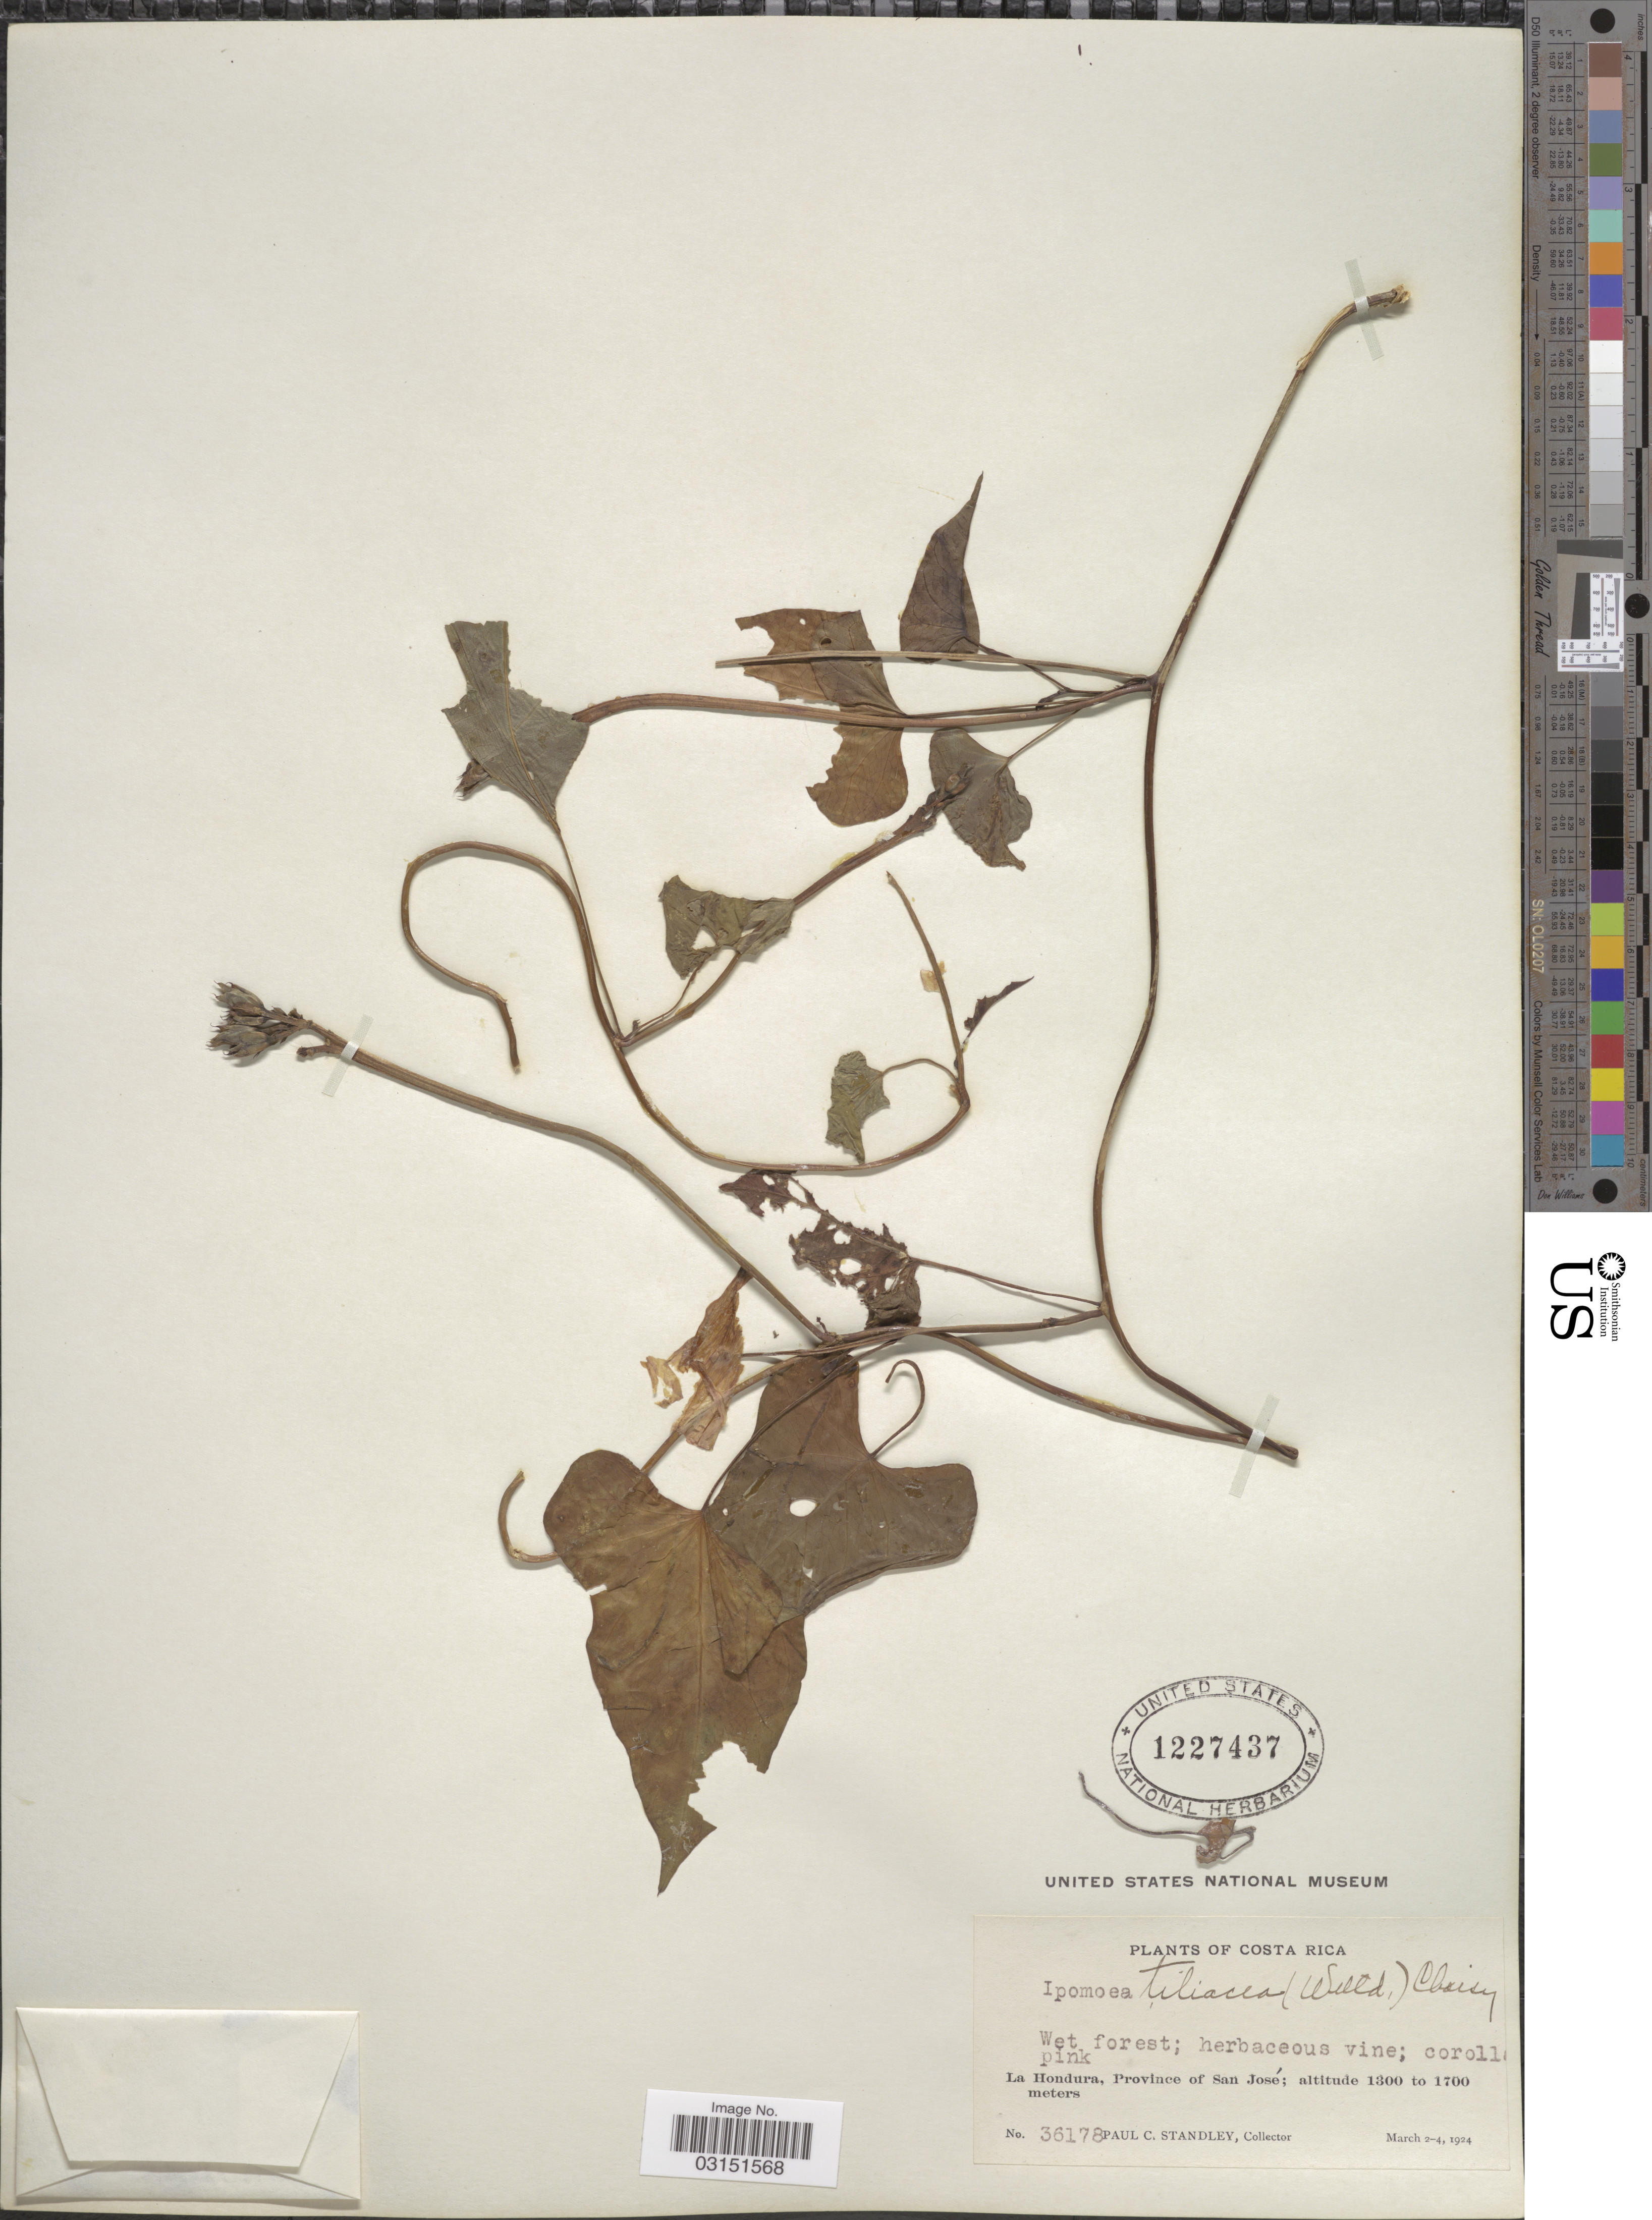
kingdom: Plantae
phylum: Tracheophyta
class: Magnoliopsida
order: Solanales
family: Convolvulaceae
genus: Ipomoea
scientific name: Ipomoea tiliacea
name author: (Willd.) Choisy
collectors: P. C. Standley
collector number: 36178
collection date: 1924-03-02/1924-03-04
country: Costa Rica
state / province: San José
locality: La Hondura.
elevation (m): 1300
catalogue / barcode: US 1227437